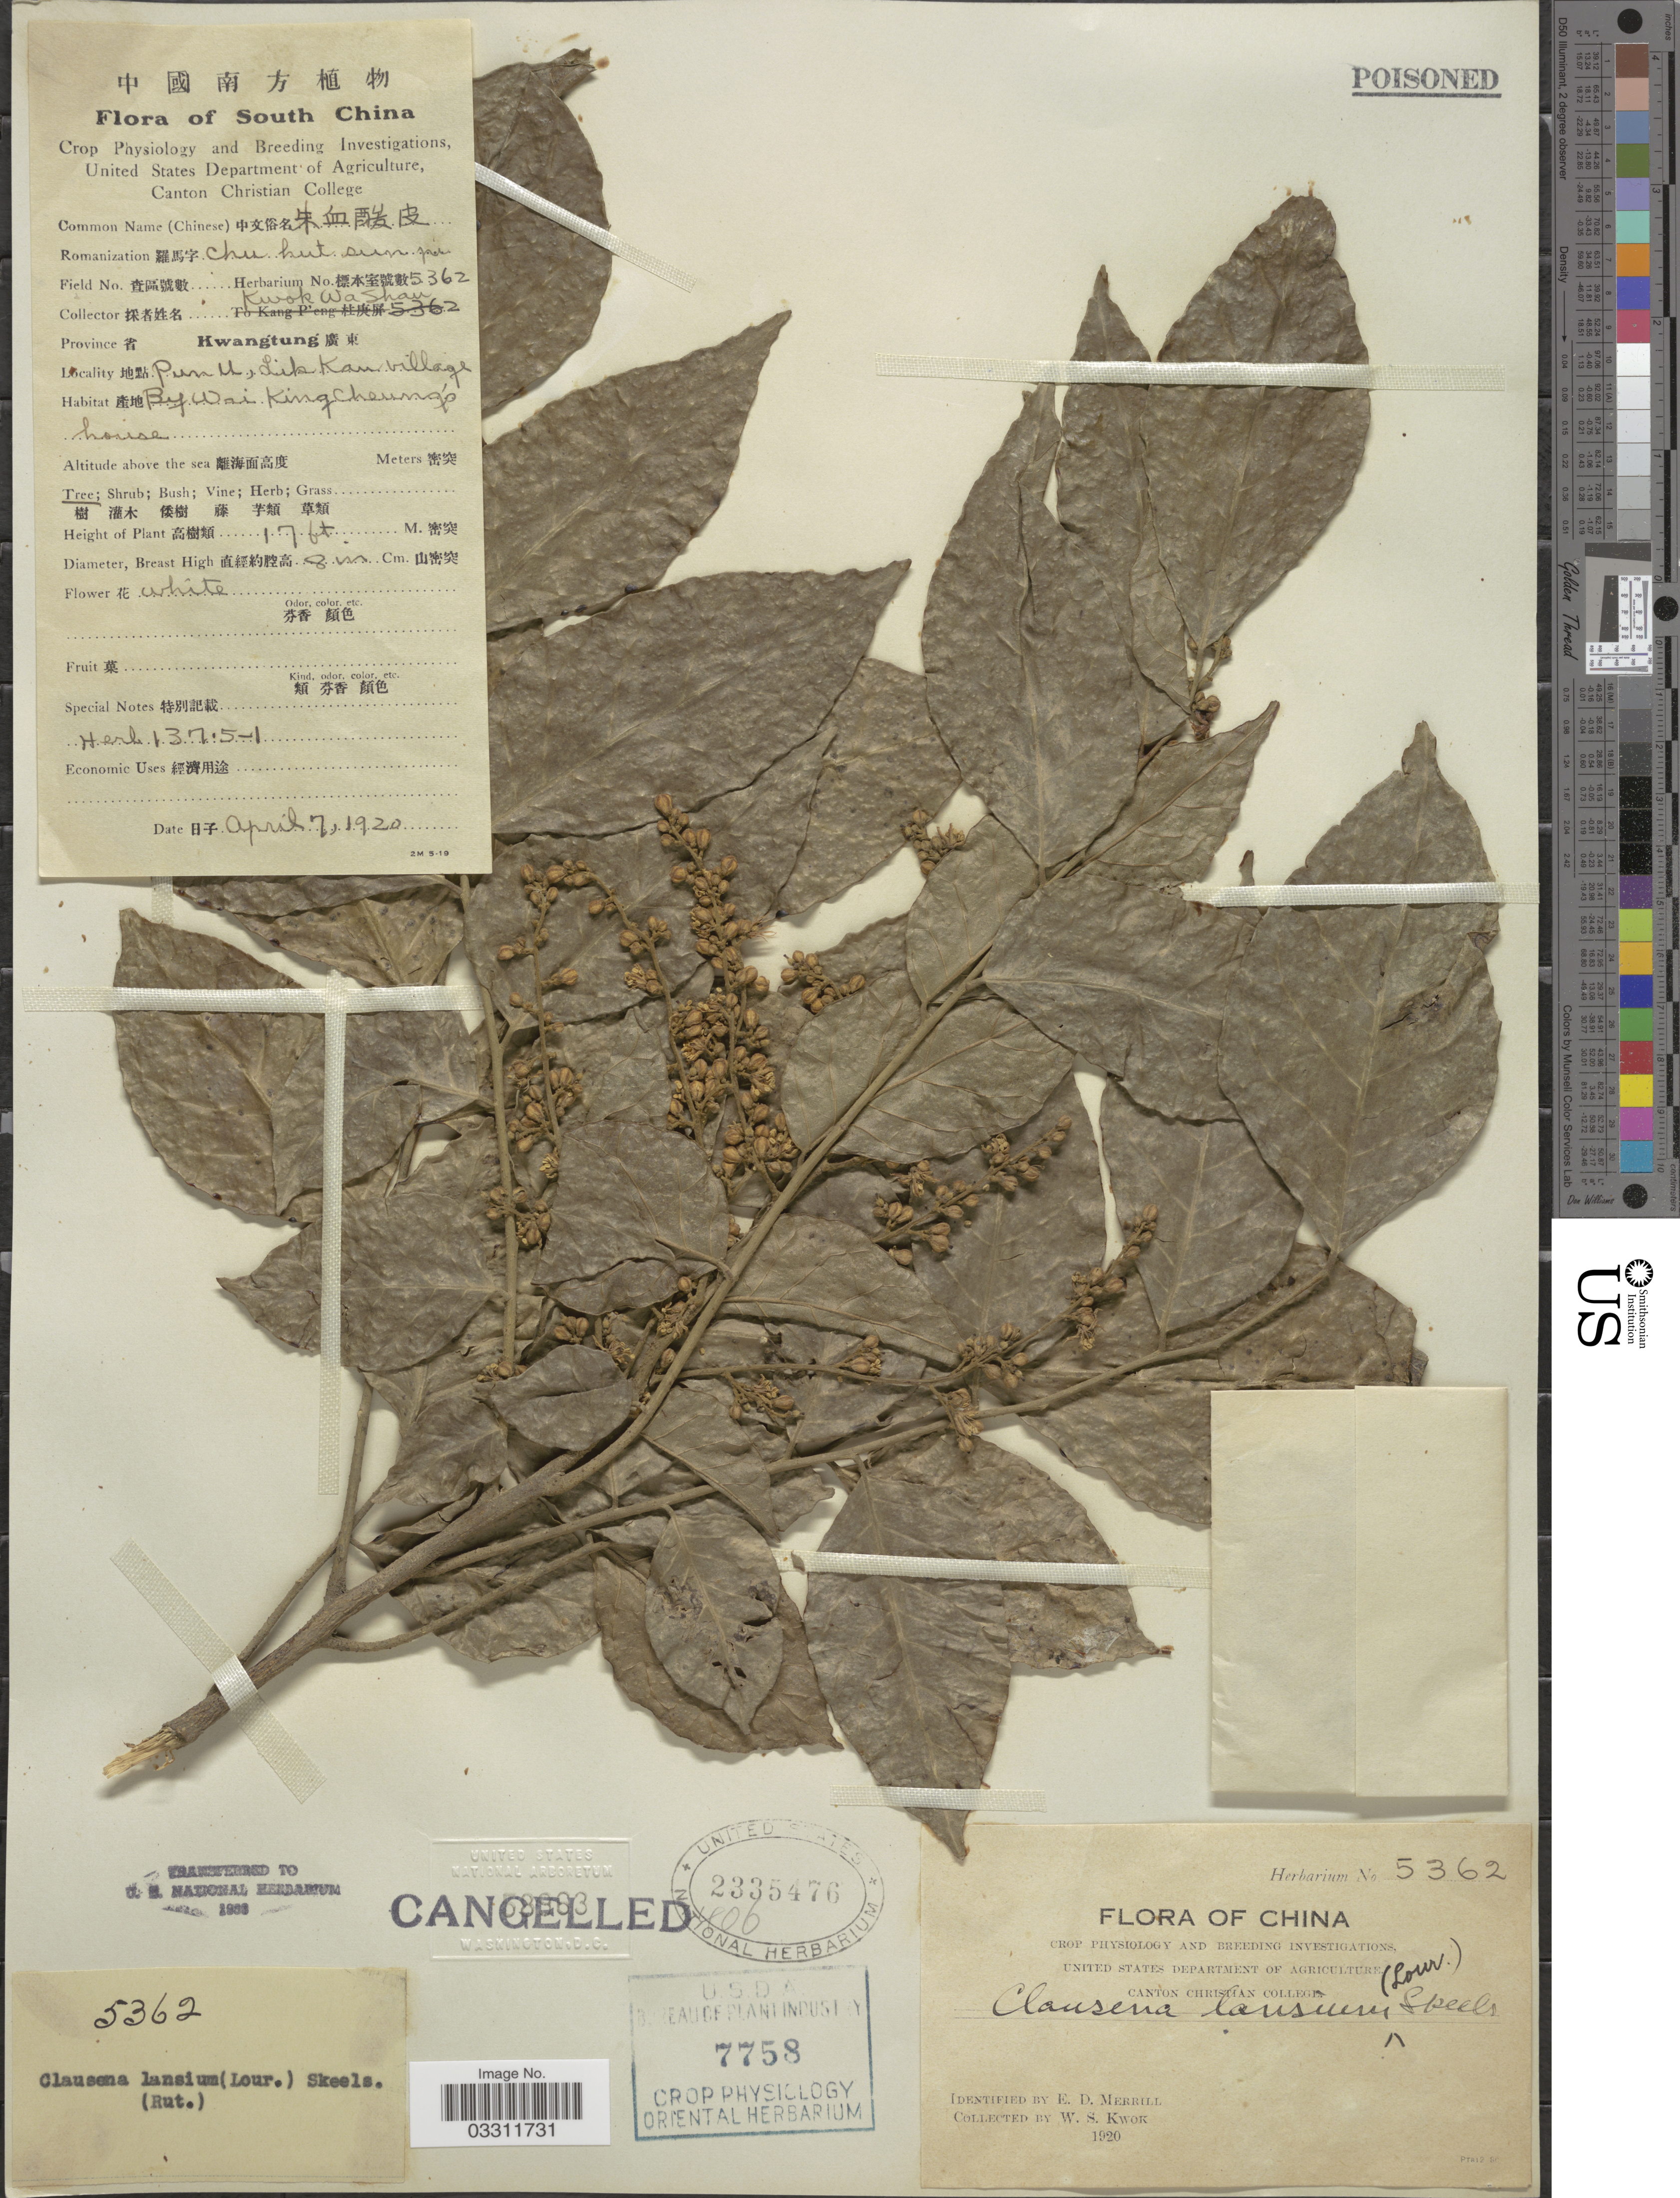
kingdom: Plantae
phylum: Tracheophyta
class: Magnoliopsida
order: Sapindales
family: Rutaceae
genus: Clausena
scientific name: Clausena lansium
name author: (Lour.) Skeels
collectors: K. Shau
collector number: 5362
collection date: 1920-04-07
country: China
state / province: Guangdong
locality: South China. Province Kwangtung. Pun U, Lik Kau village.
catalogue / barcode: US 2335476